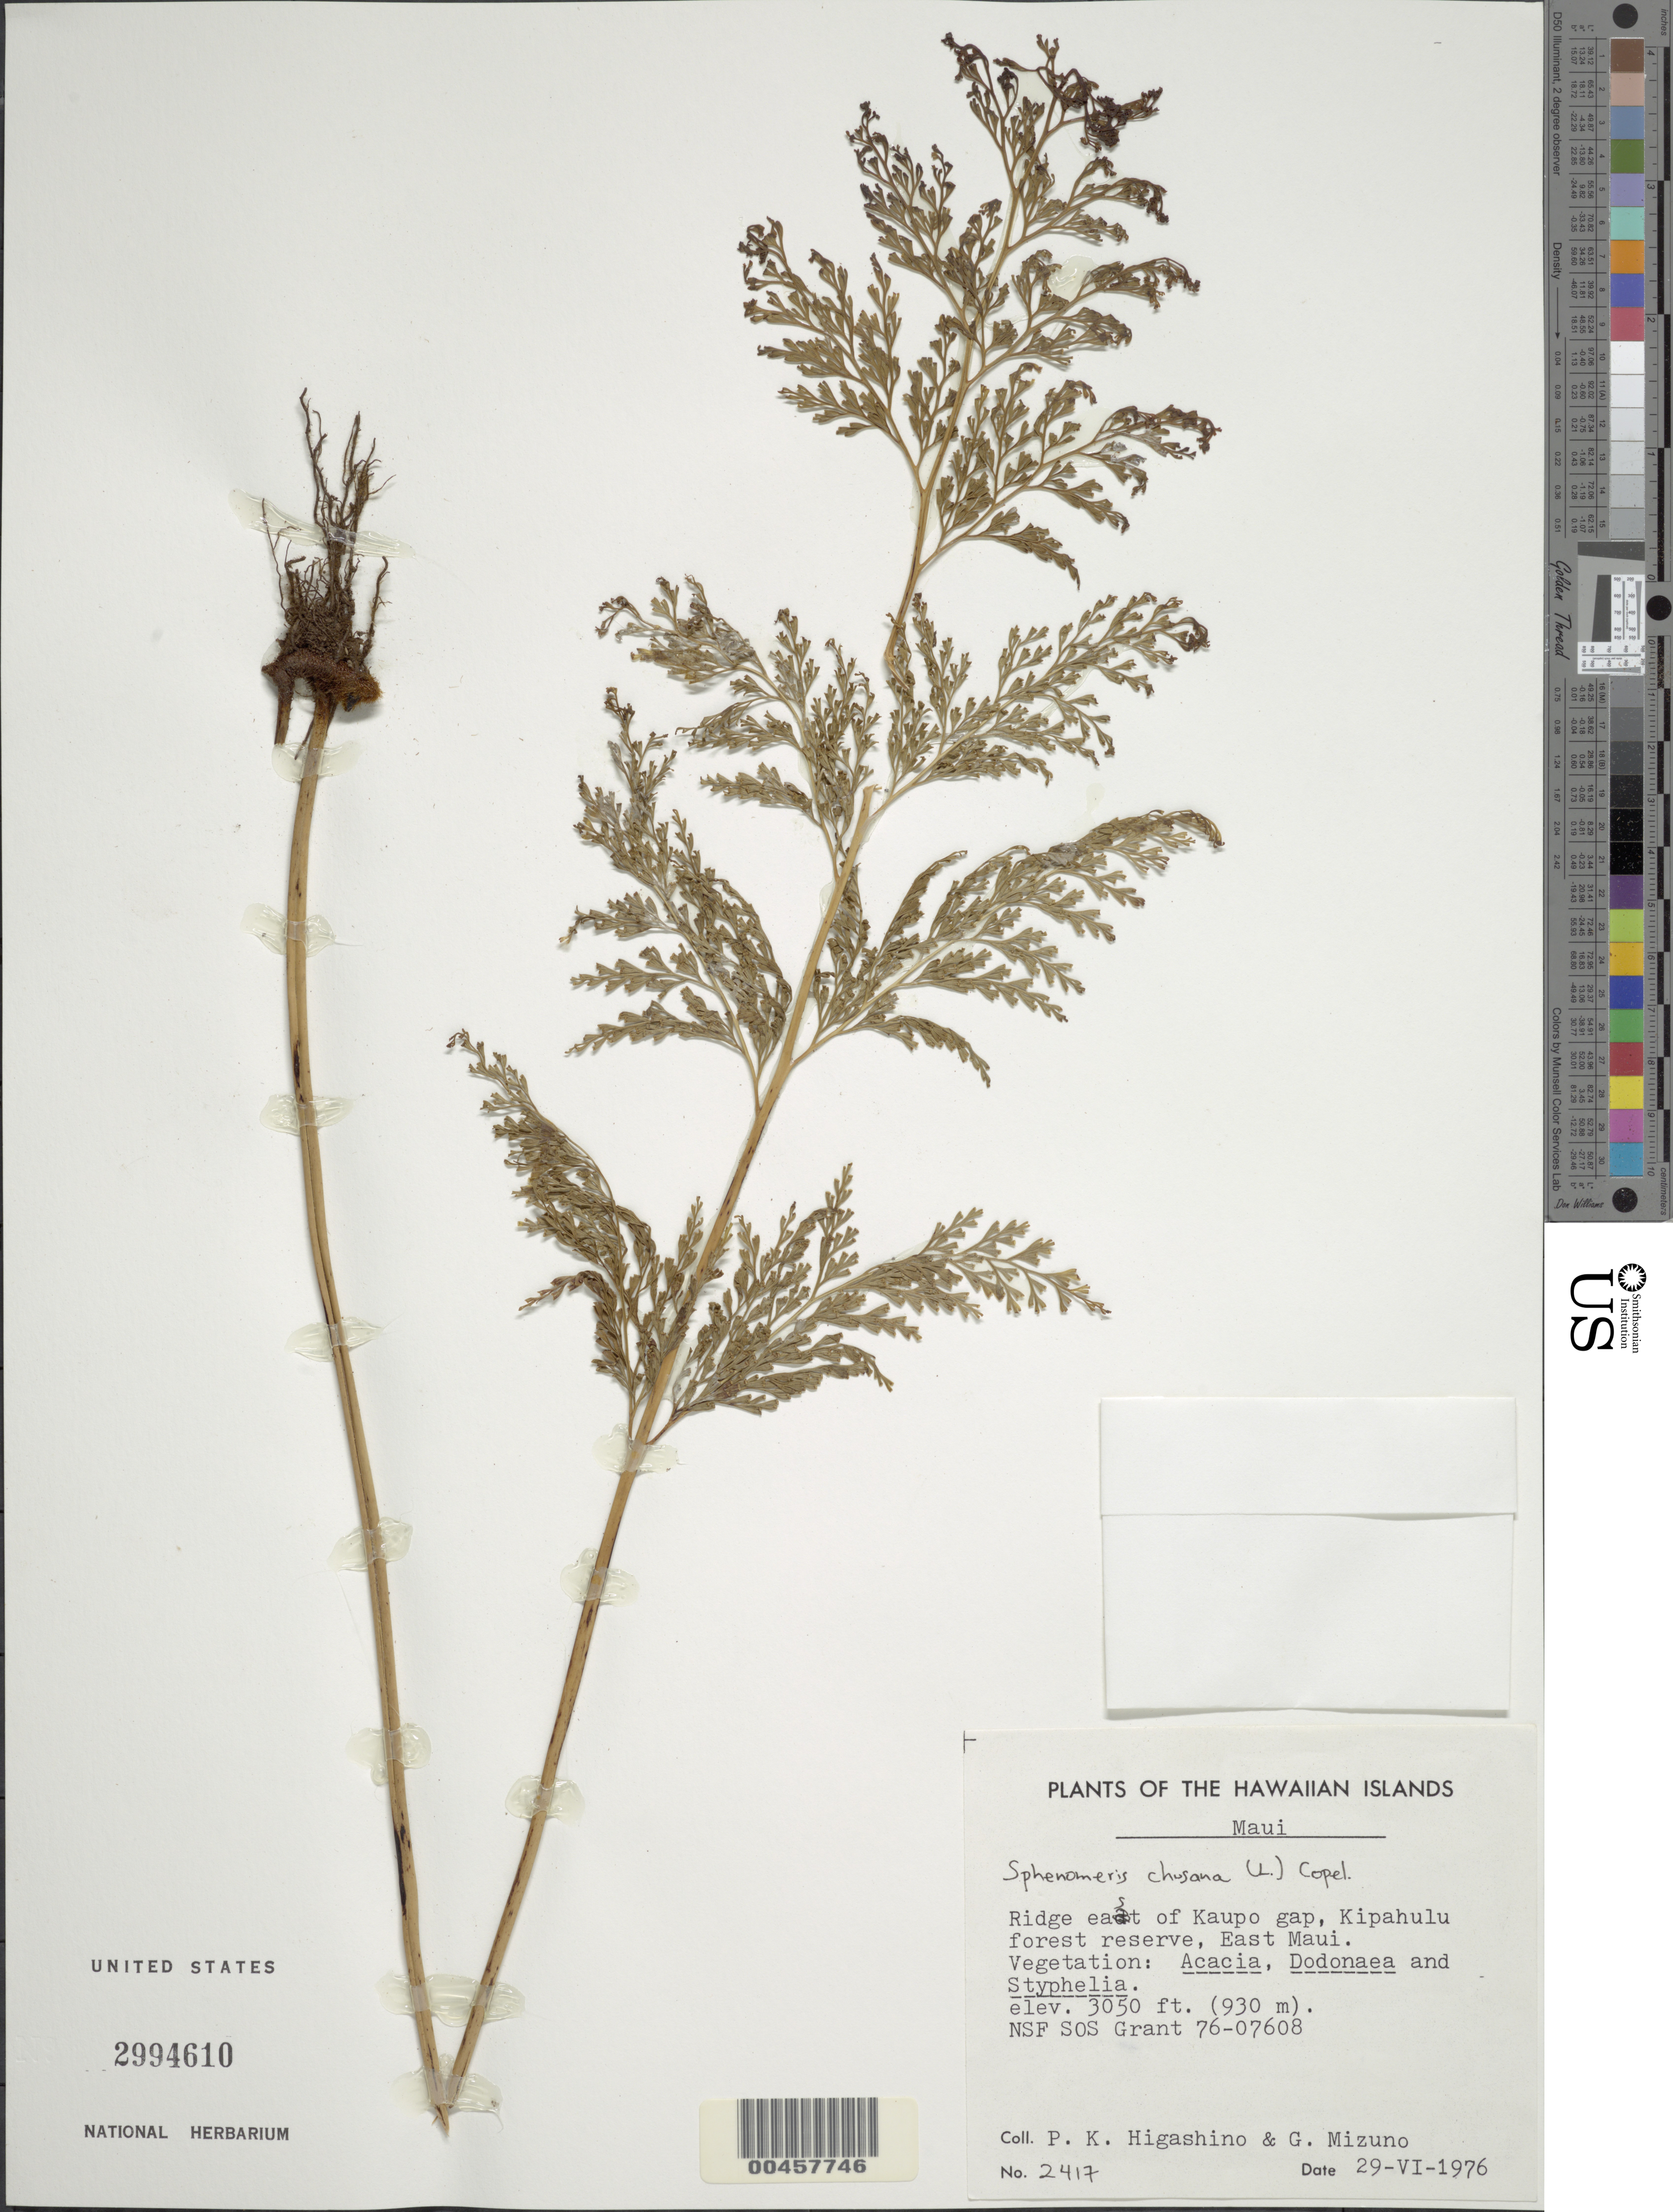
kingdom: Plantae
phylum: Tracheophyta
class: Polypodiopsida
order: Polypodiales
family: Lindsaeaceae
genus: Sphenomeris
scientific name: Sphenomeris chinensis var. chinensis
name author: (L.) Maxon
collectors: P. Higashino & G. Mizuno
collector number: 2417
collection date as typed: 29 Jun 1976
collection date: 1976-06-29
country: United States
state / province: Hawaii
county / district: Maui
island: Maui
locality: Ridge east of Kaupo gap, Kipahulu forest reserve, East Maui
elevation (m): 930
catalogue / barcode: US 2994610